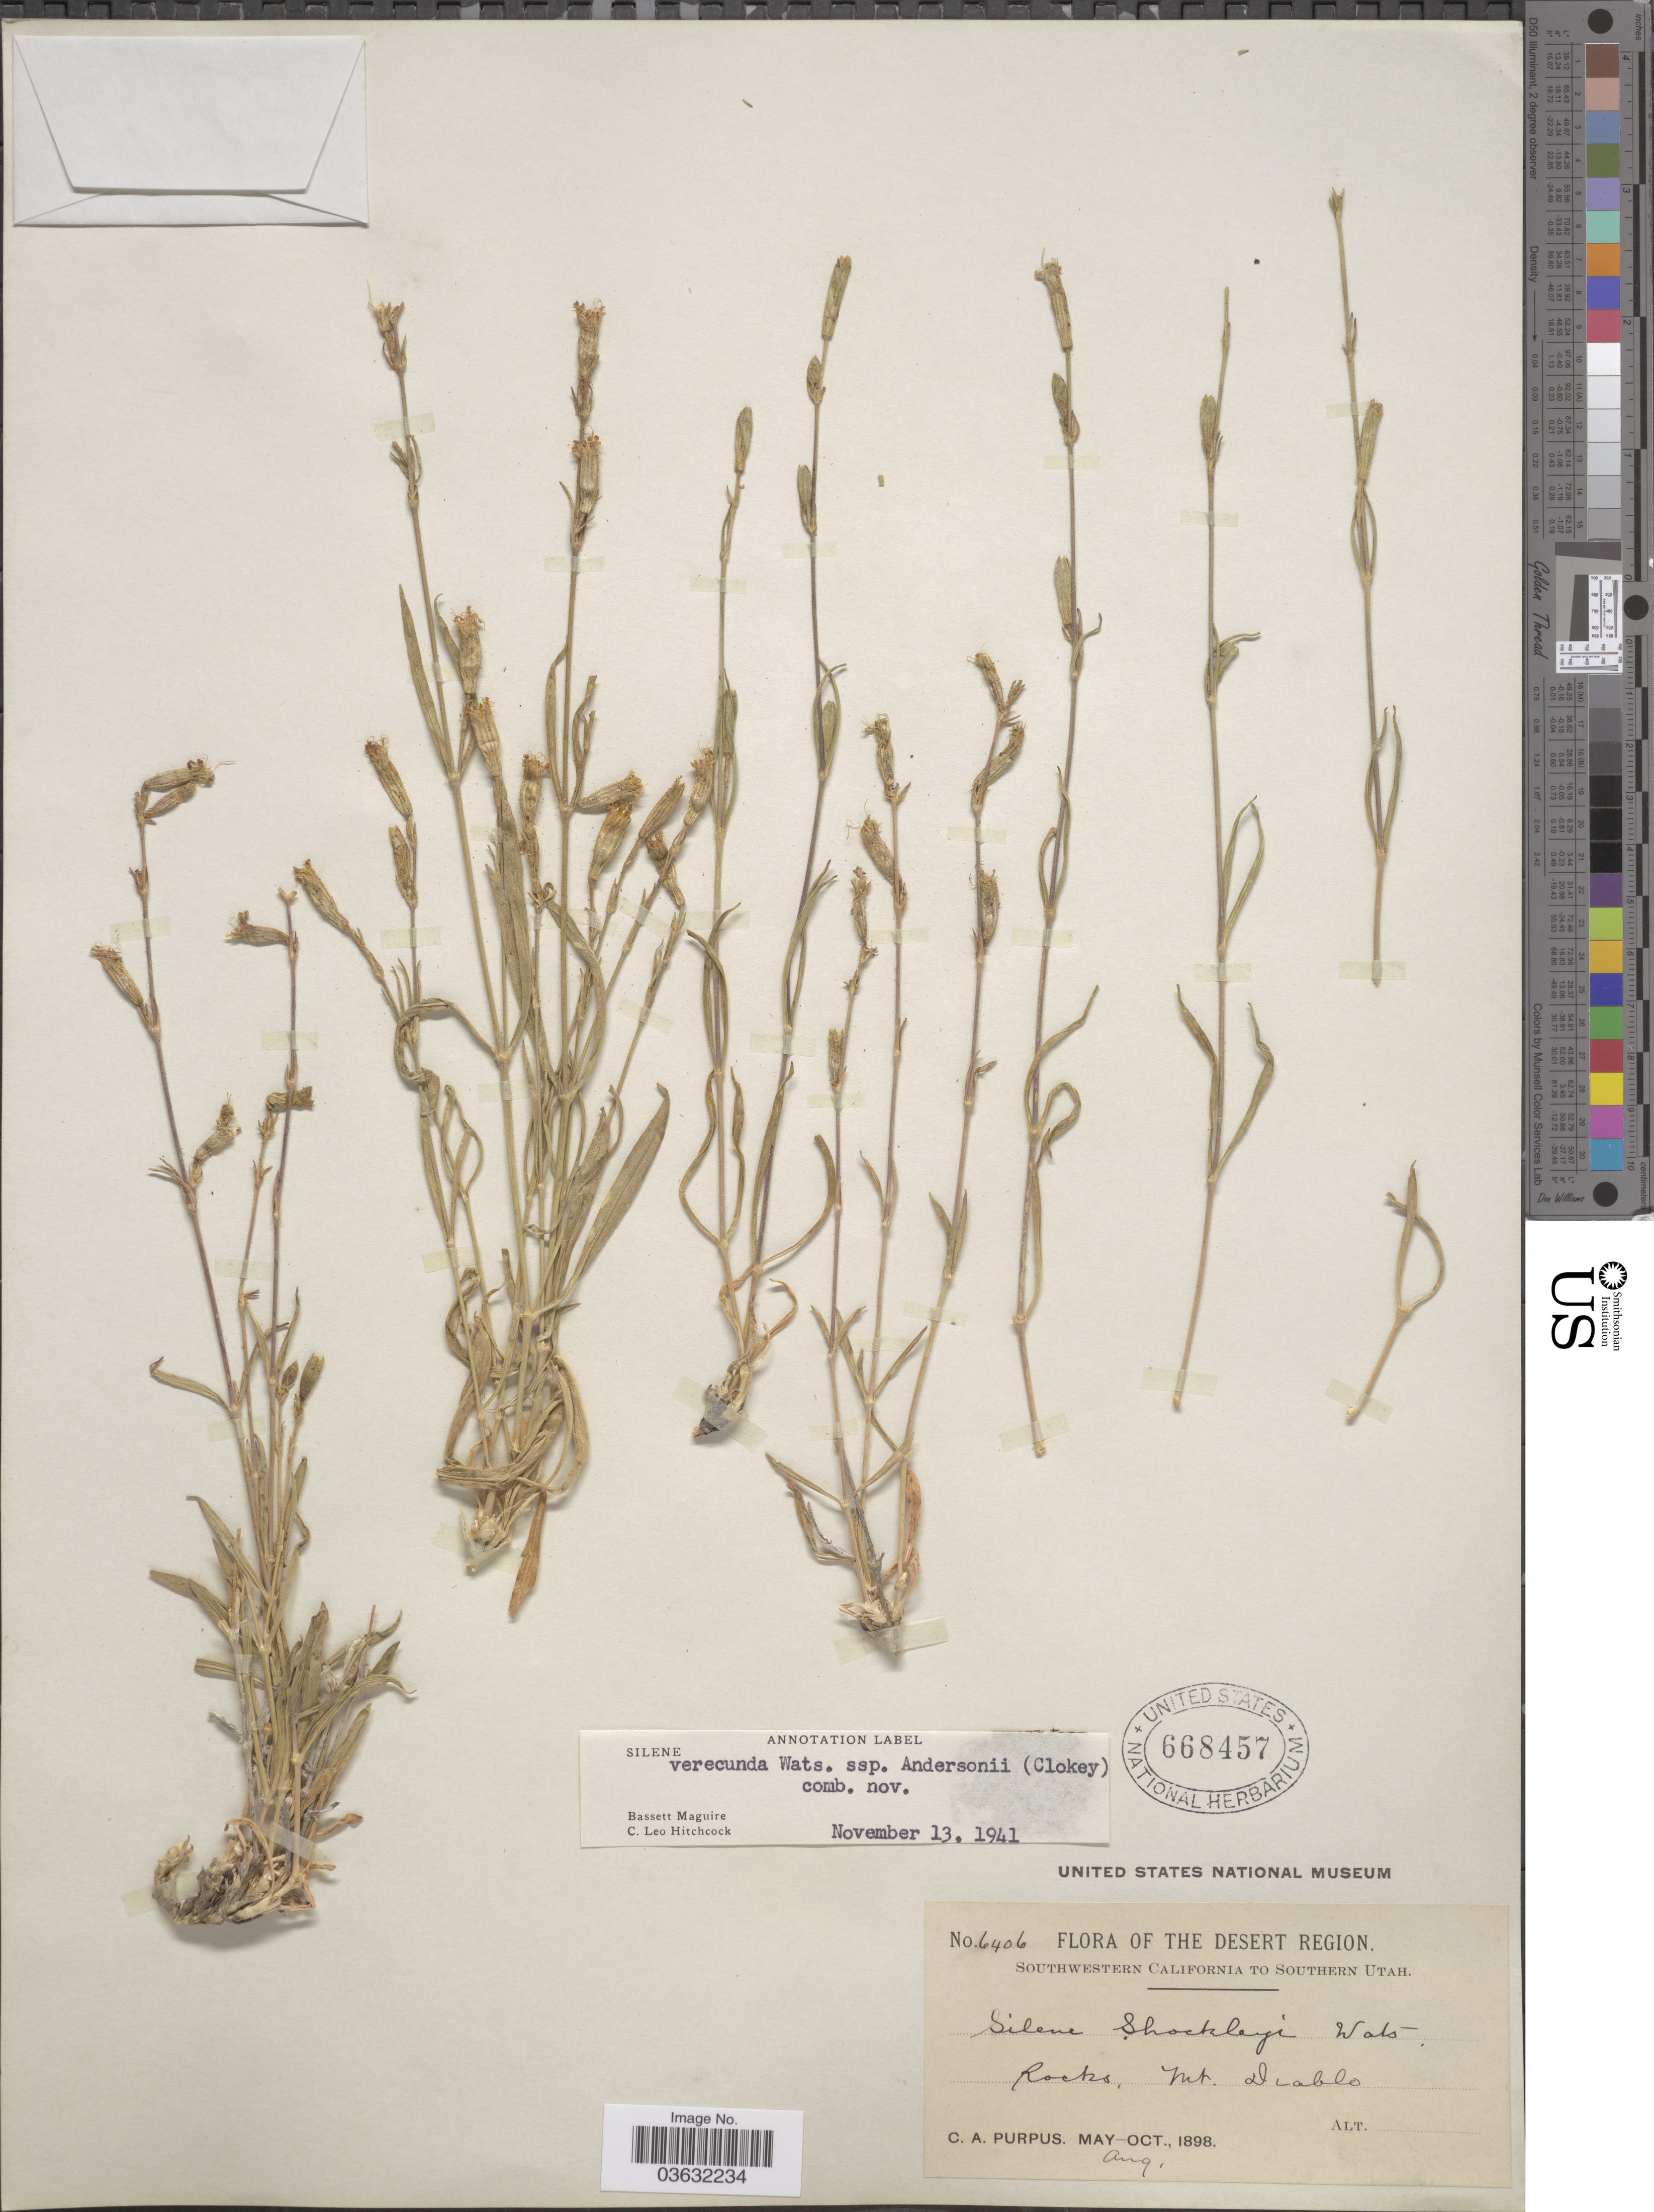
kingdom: Plantae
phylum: Tracheophyta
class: Magnoliopsida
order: Caryophyllales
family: Caryophyllaceae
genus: Silene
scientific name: Silene verecunda subsp. andersonii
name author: (Clokey) C.L. Hitchc. & Maguire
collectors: C. A. Purpus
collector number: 6406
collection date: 1898-08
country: United States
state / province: California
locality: The Desert Region. Southwestern California to Southern Utah. Mt. Diablo.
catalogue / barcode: US 668457